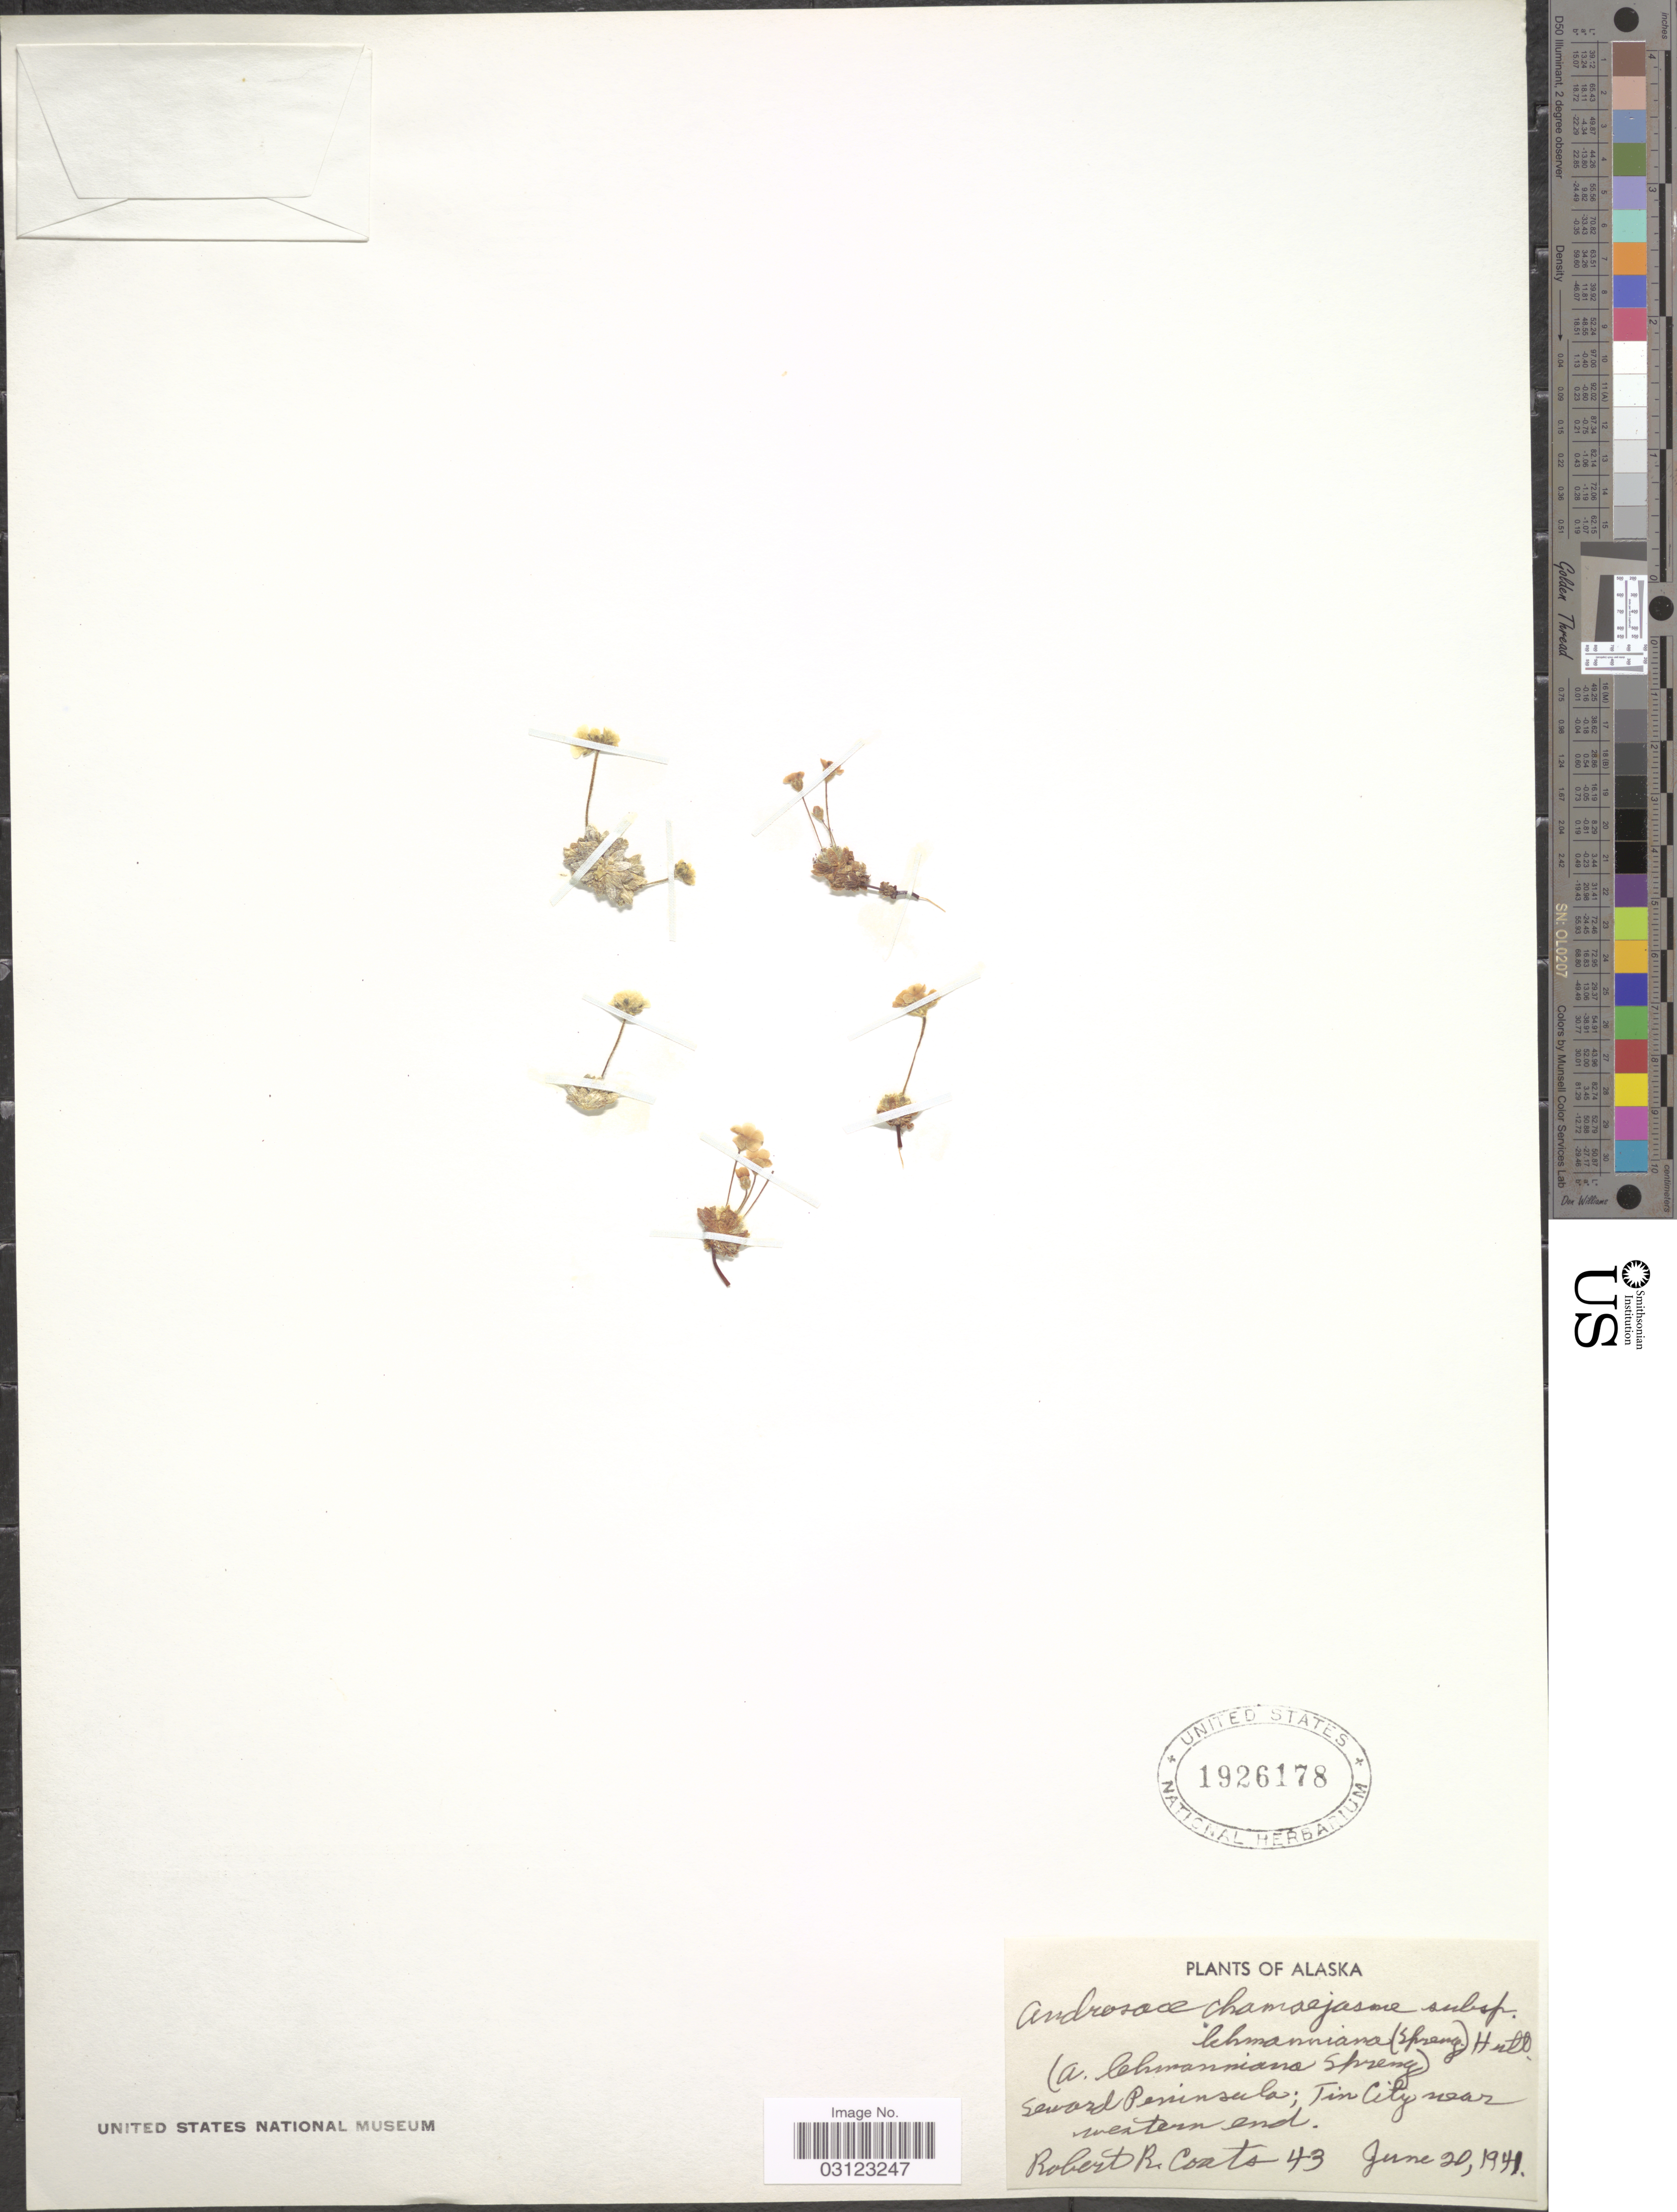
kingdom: Plantae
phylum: Tracheophyta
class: Magnoliopsida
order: Ericales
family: Primulaceae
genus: Androsace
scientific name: Androsace chamaejasme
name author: Wulfen ex Host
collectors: R. Coats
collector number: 43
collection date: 1941-06-20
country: United States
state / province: Alaska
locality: Seward Peninsula; Tin City near western end.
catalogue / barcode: US 1926178